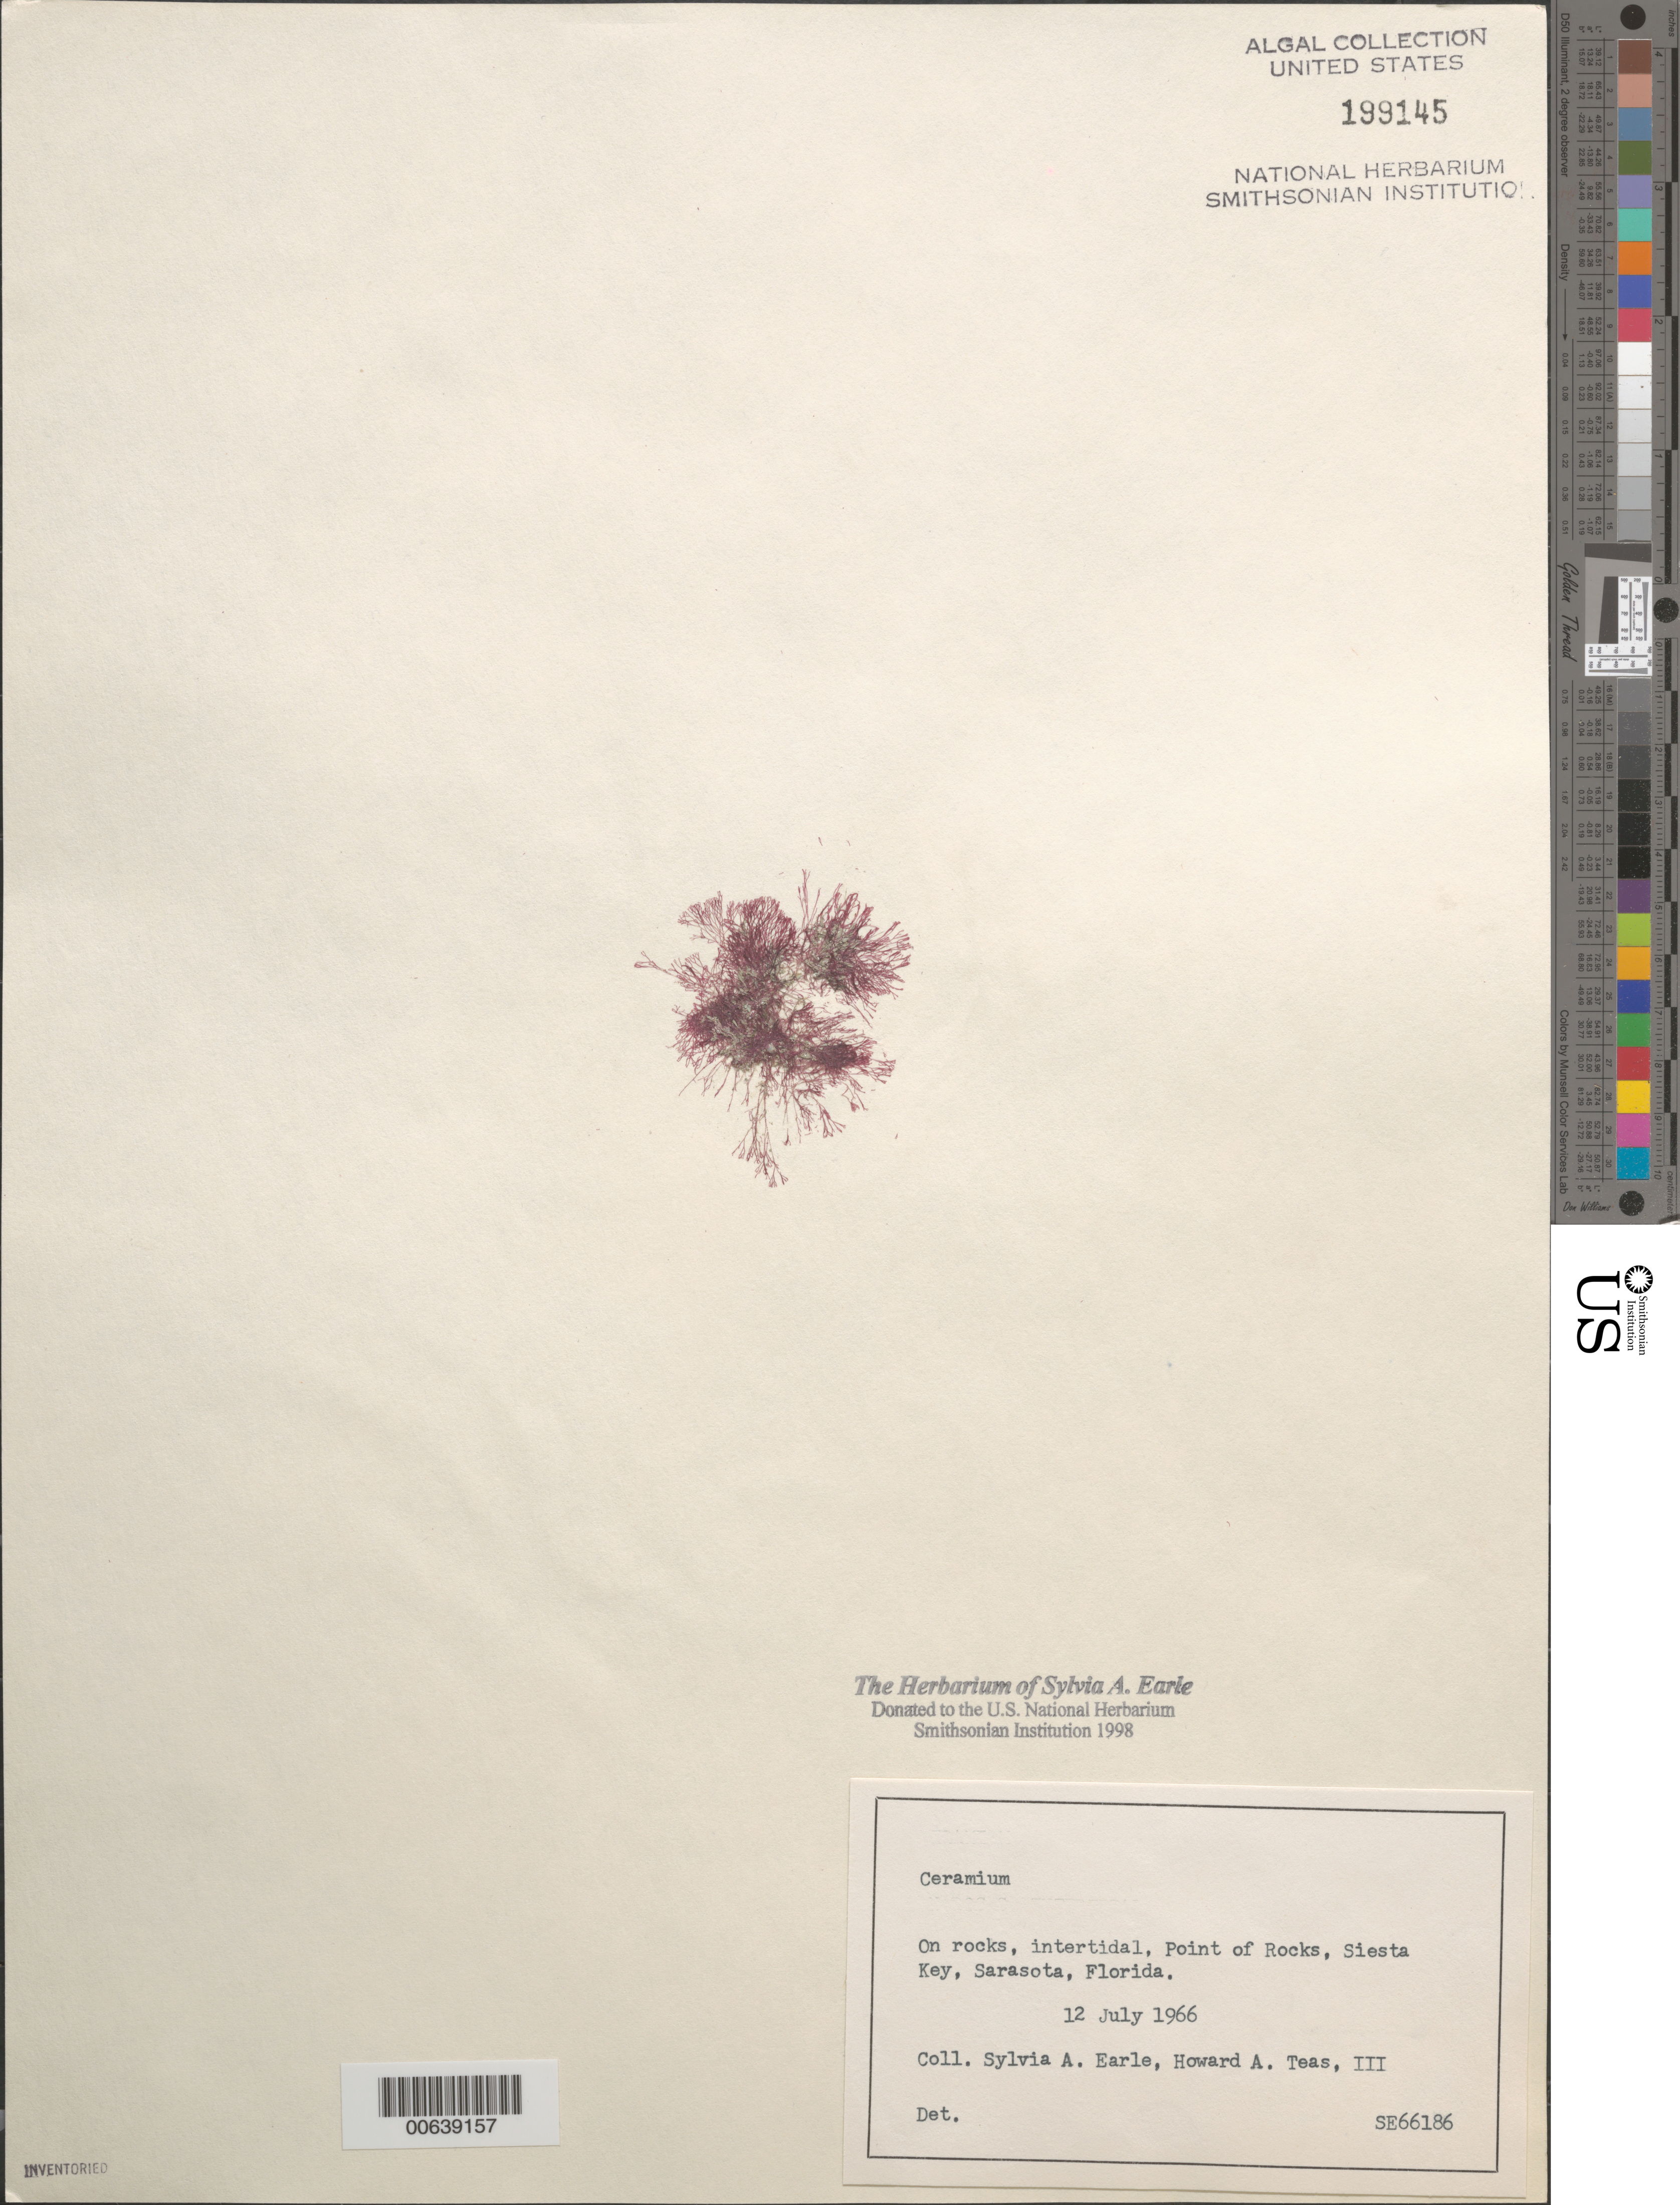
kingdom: Plantae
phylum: Rhodophyta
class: Florideophyceae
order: Ceramiales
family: Ceramiaceae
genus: Ceramium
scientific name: Ceramium sp.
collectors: S. A. Earle & H. Teas III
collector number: Se 66186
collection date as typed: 12 Jul 1966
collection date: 1966-07-12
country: United States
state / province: Florida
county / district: Sarasota County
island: Siesta Key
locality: Point of Rocks, Sarasota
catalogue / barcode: US 199145